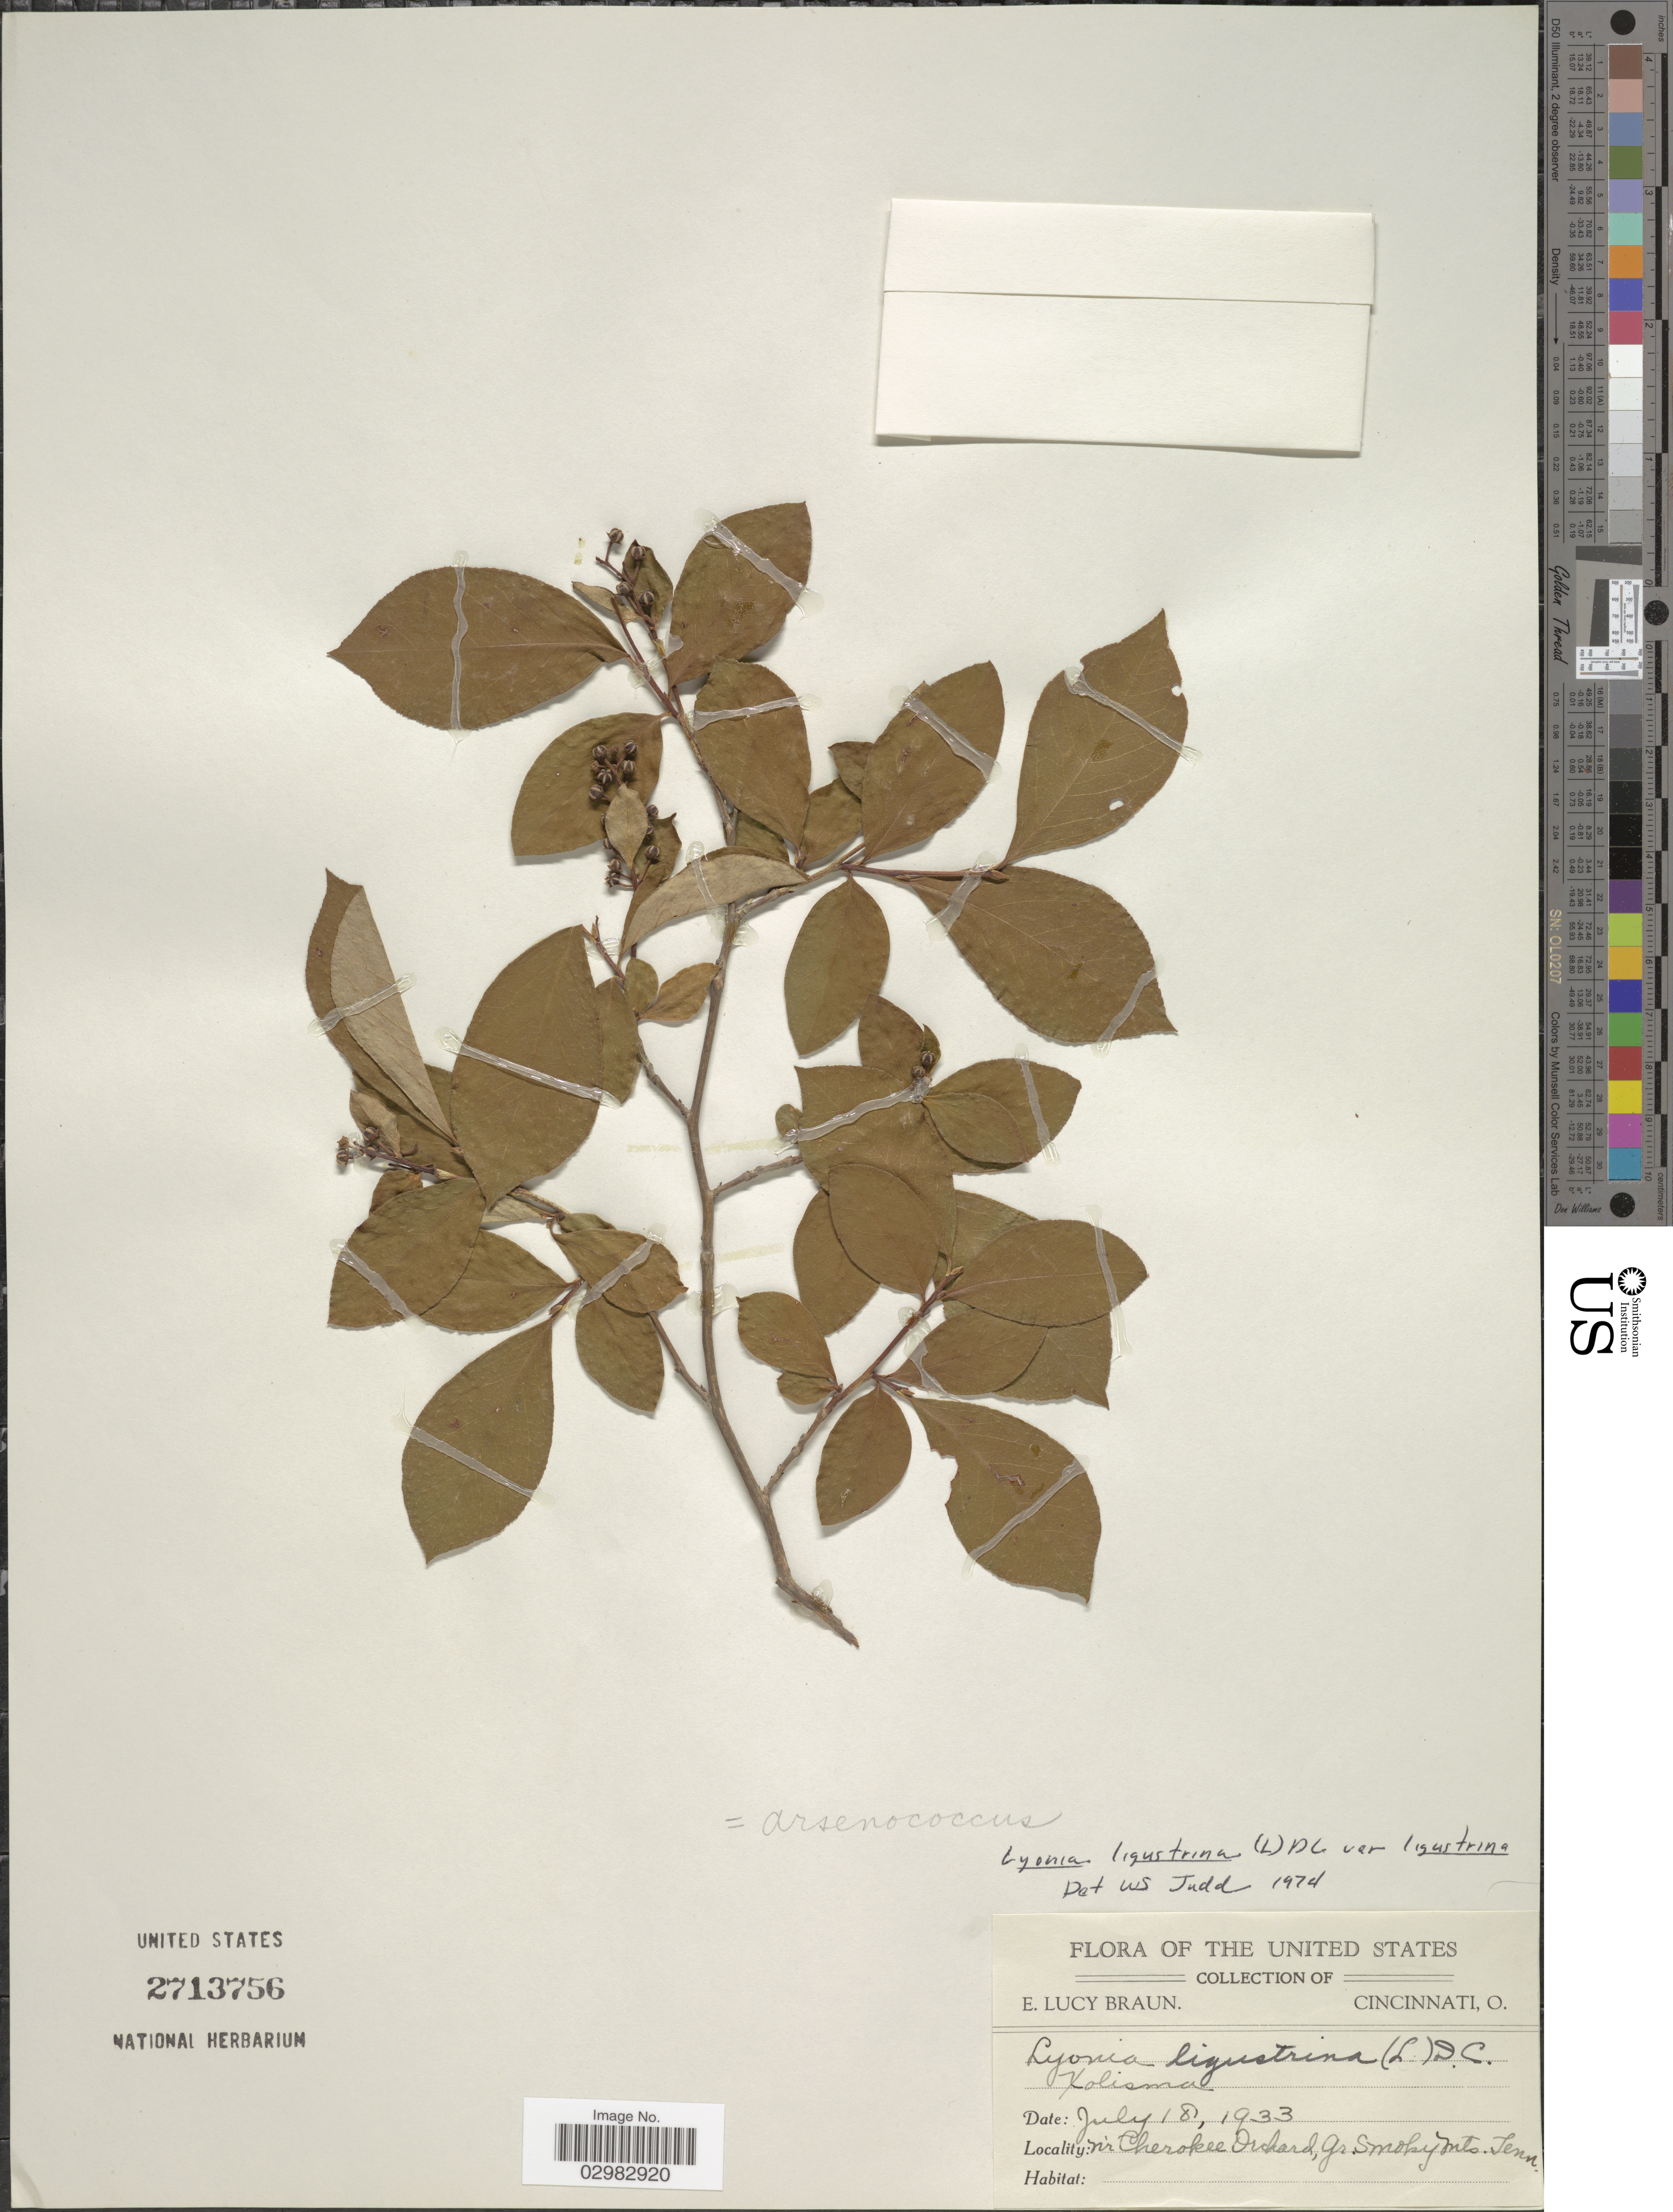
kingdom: Plantae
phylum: Tracheophyta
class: Magnoliopsida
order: Ericales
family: Ericaceae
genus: Lyonia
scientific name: Lyonia ligustrina var. ligustrina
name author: (L.) DC.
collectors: E. L. Braun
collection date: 1933-07-18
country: United States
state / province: Tennessee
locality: Nr Cherokee Orchard, Gr. Smoky Mts.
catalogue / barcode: US 2713756